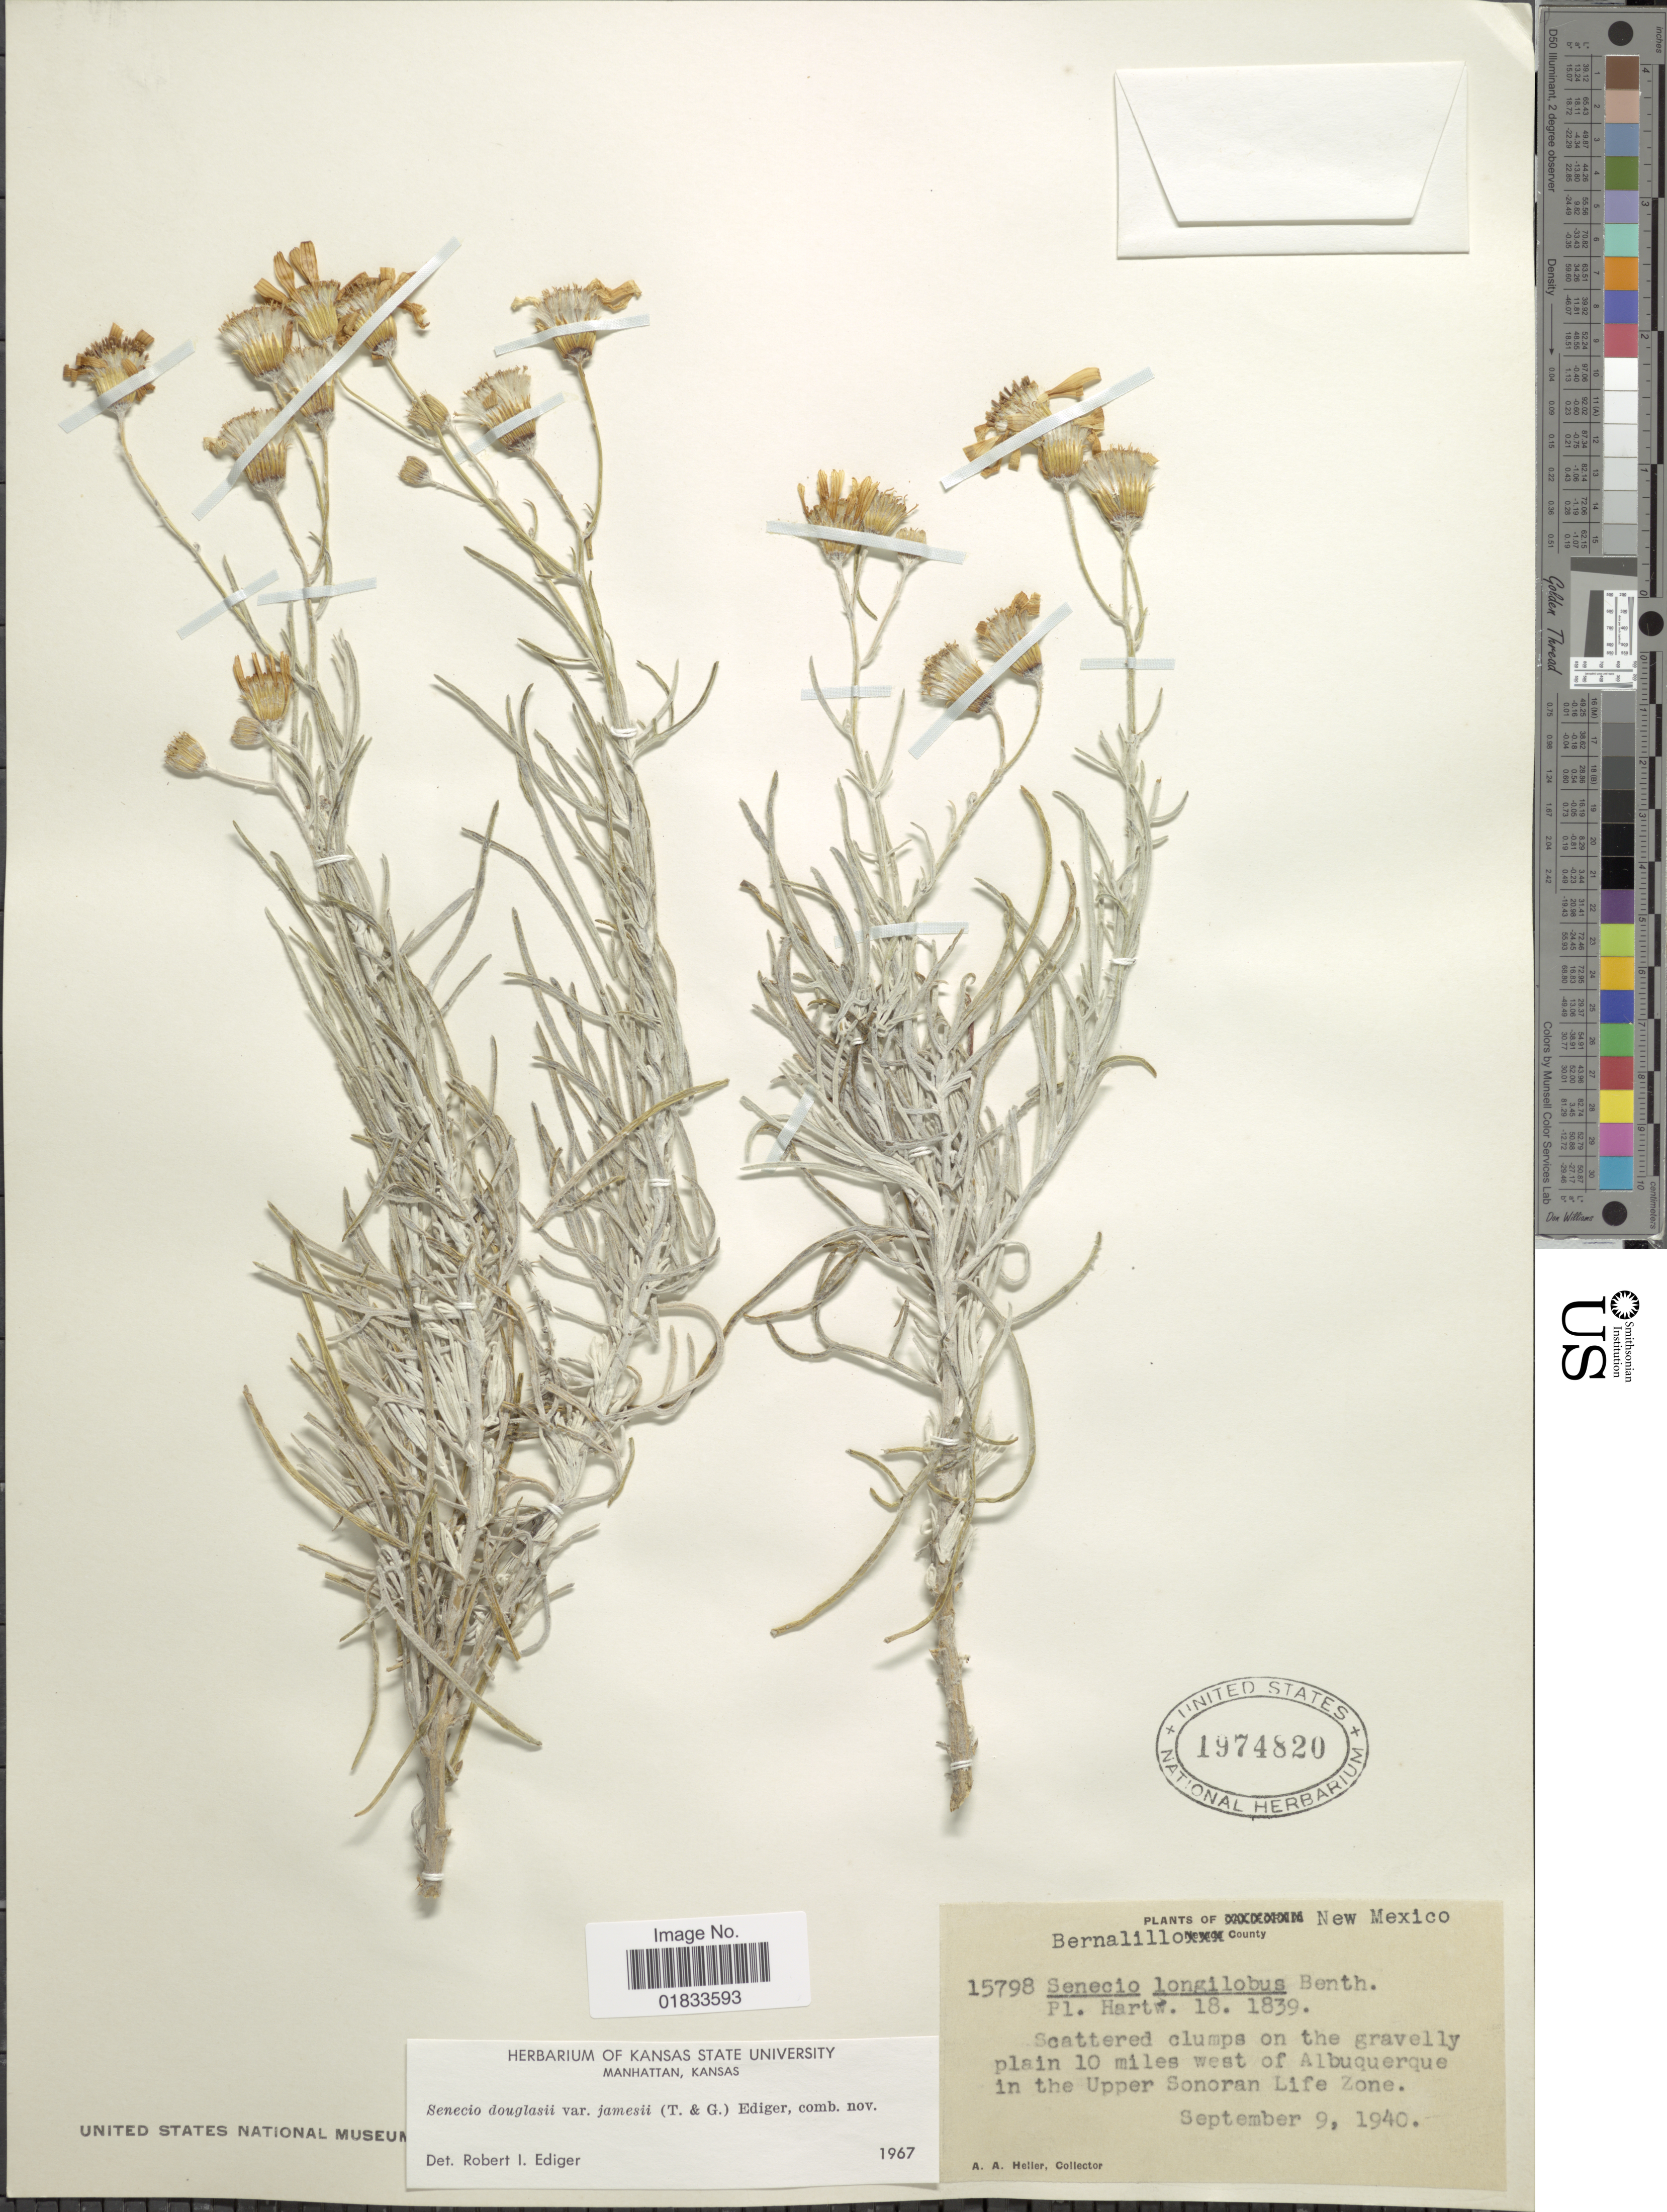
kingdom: Plantae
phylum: Tracheophyta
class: Magnoliopsida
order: Asterales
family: Asteraceae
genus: Senecio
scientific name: Senecio flaccidus var. flaccidus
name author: Less.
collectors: A. A. Heller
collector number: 15798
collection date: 1940-09-09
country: United States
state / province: New Mexico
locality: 10 miles west of Albuquerque in the Upper Sonoran Life Zone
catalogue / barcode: US 1974820